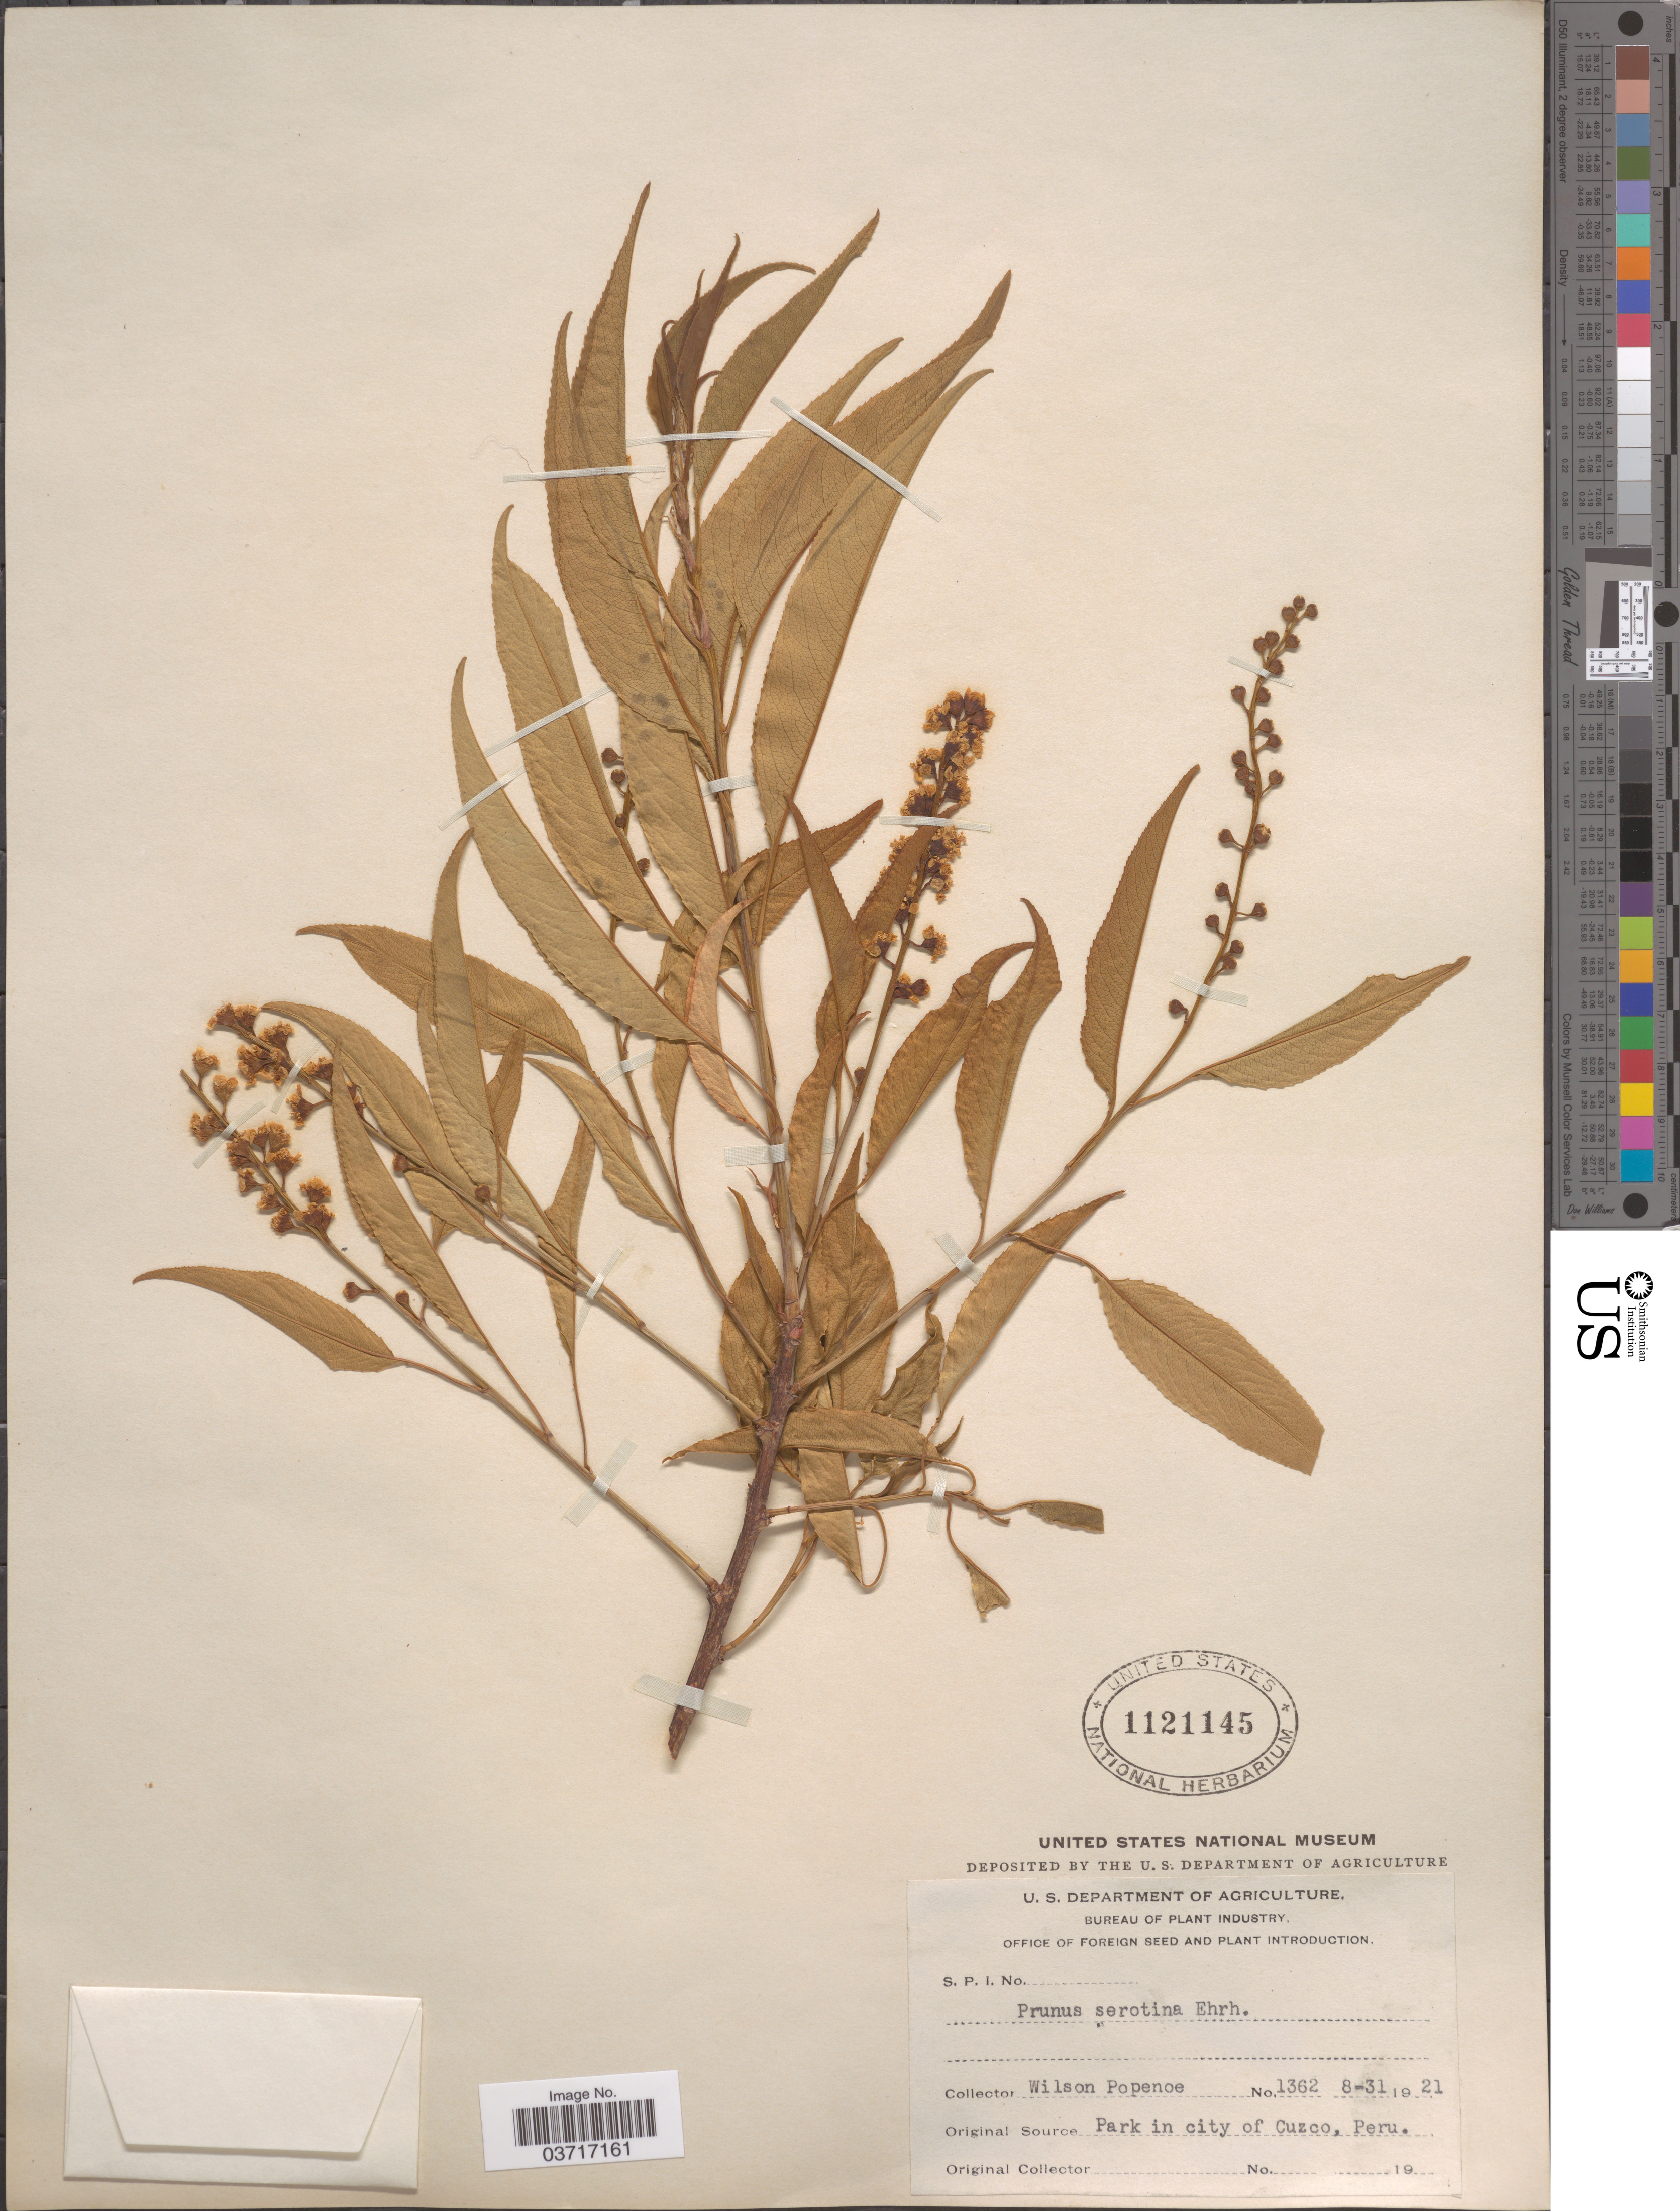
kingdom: Plantae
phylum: Tracheophyta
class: Magnoliopsida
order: Rosales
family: Rosaceae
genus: Prunus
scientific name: Prunus serotina subsp. capuli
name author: (Cav. ex Spreng.) McVaugh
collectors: F. Popenoe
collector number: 1362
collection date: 1921-08-31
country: Peru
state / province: Cusco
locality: Park in city of Cuzco.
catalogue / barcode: US 1121145